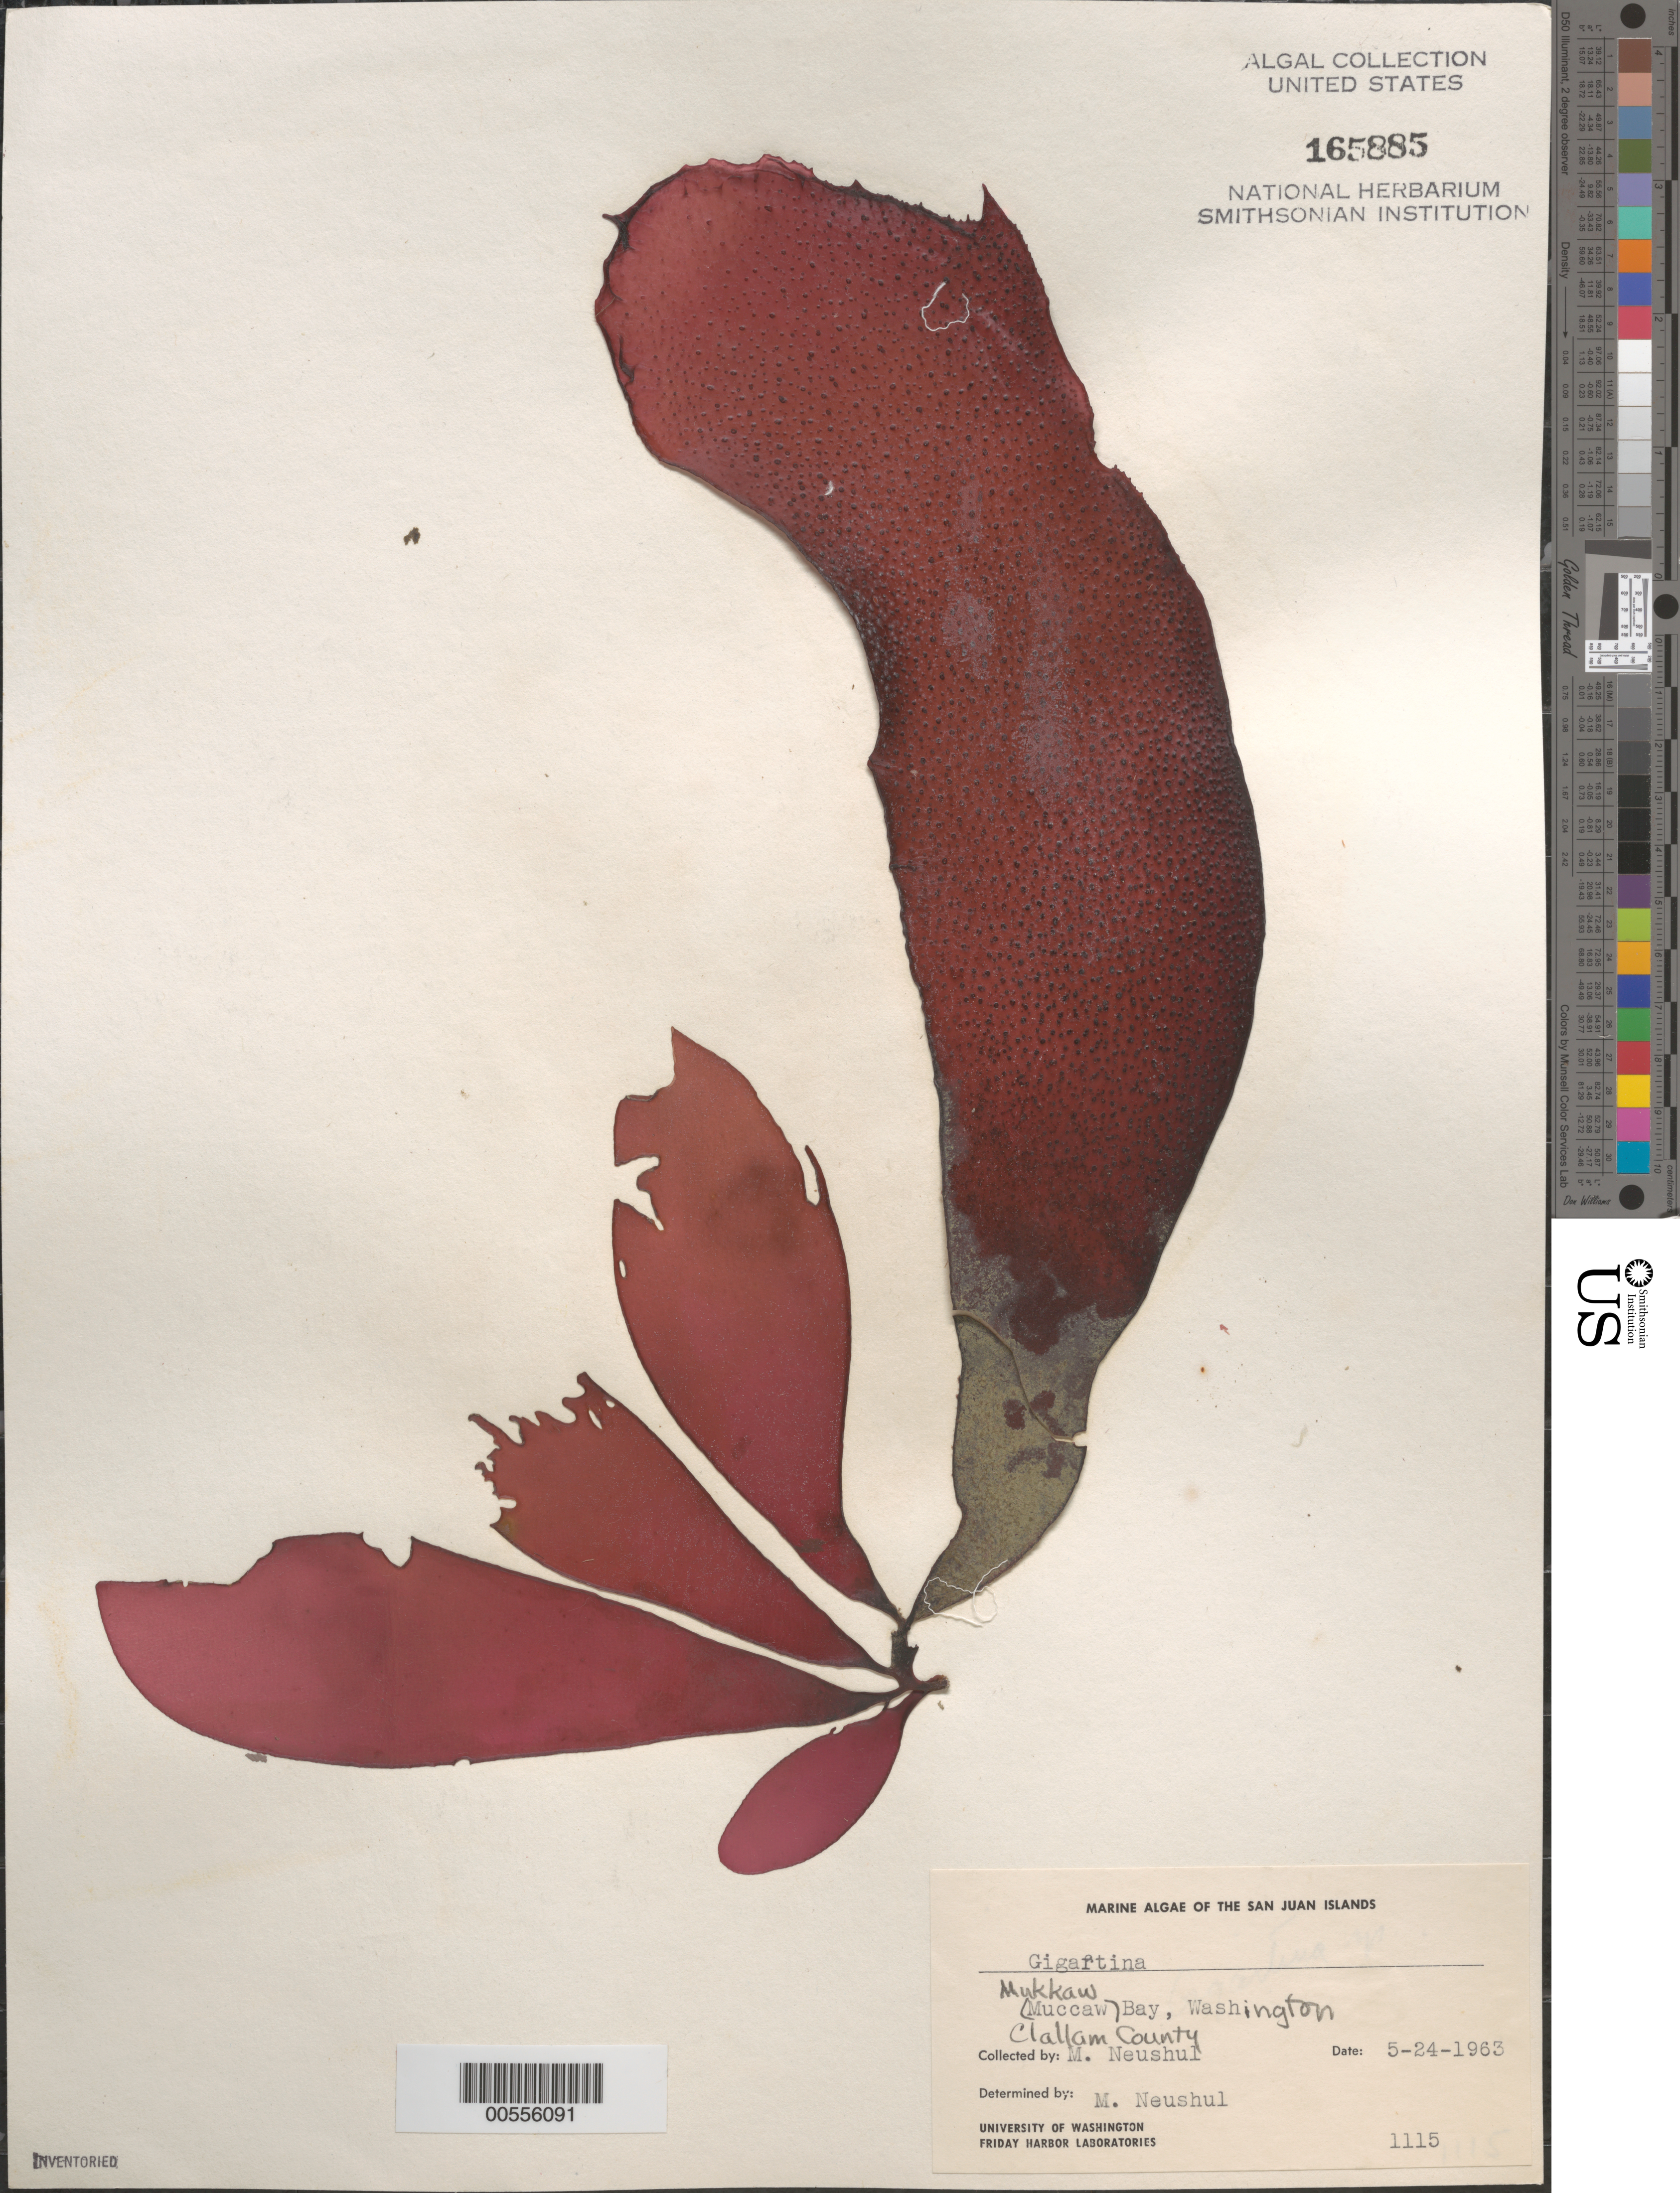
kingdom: Plantae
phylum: Rhodophyta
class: Florideophyceae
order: Gigartinales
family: Gigartinaceae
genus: Gigartina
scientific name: Gigartina sp.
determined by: Neushul, M.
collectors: M. Neushul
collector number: Neushul 1115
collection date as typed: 24 May 1963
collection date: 1963-05-24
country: United States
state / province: Washington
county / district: Clallam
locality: Mukkaw Bay (Muccaw Bay)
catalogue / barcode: US 165885